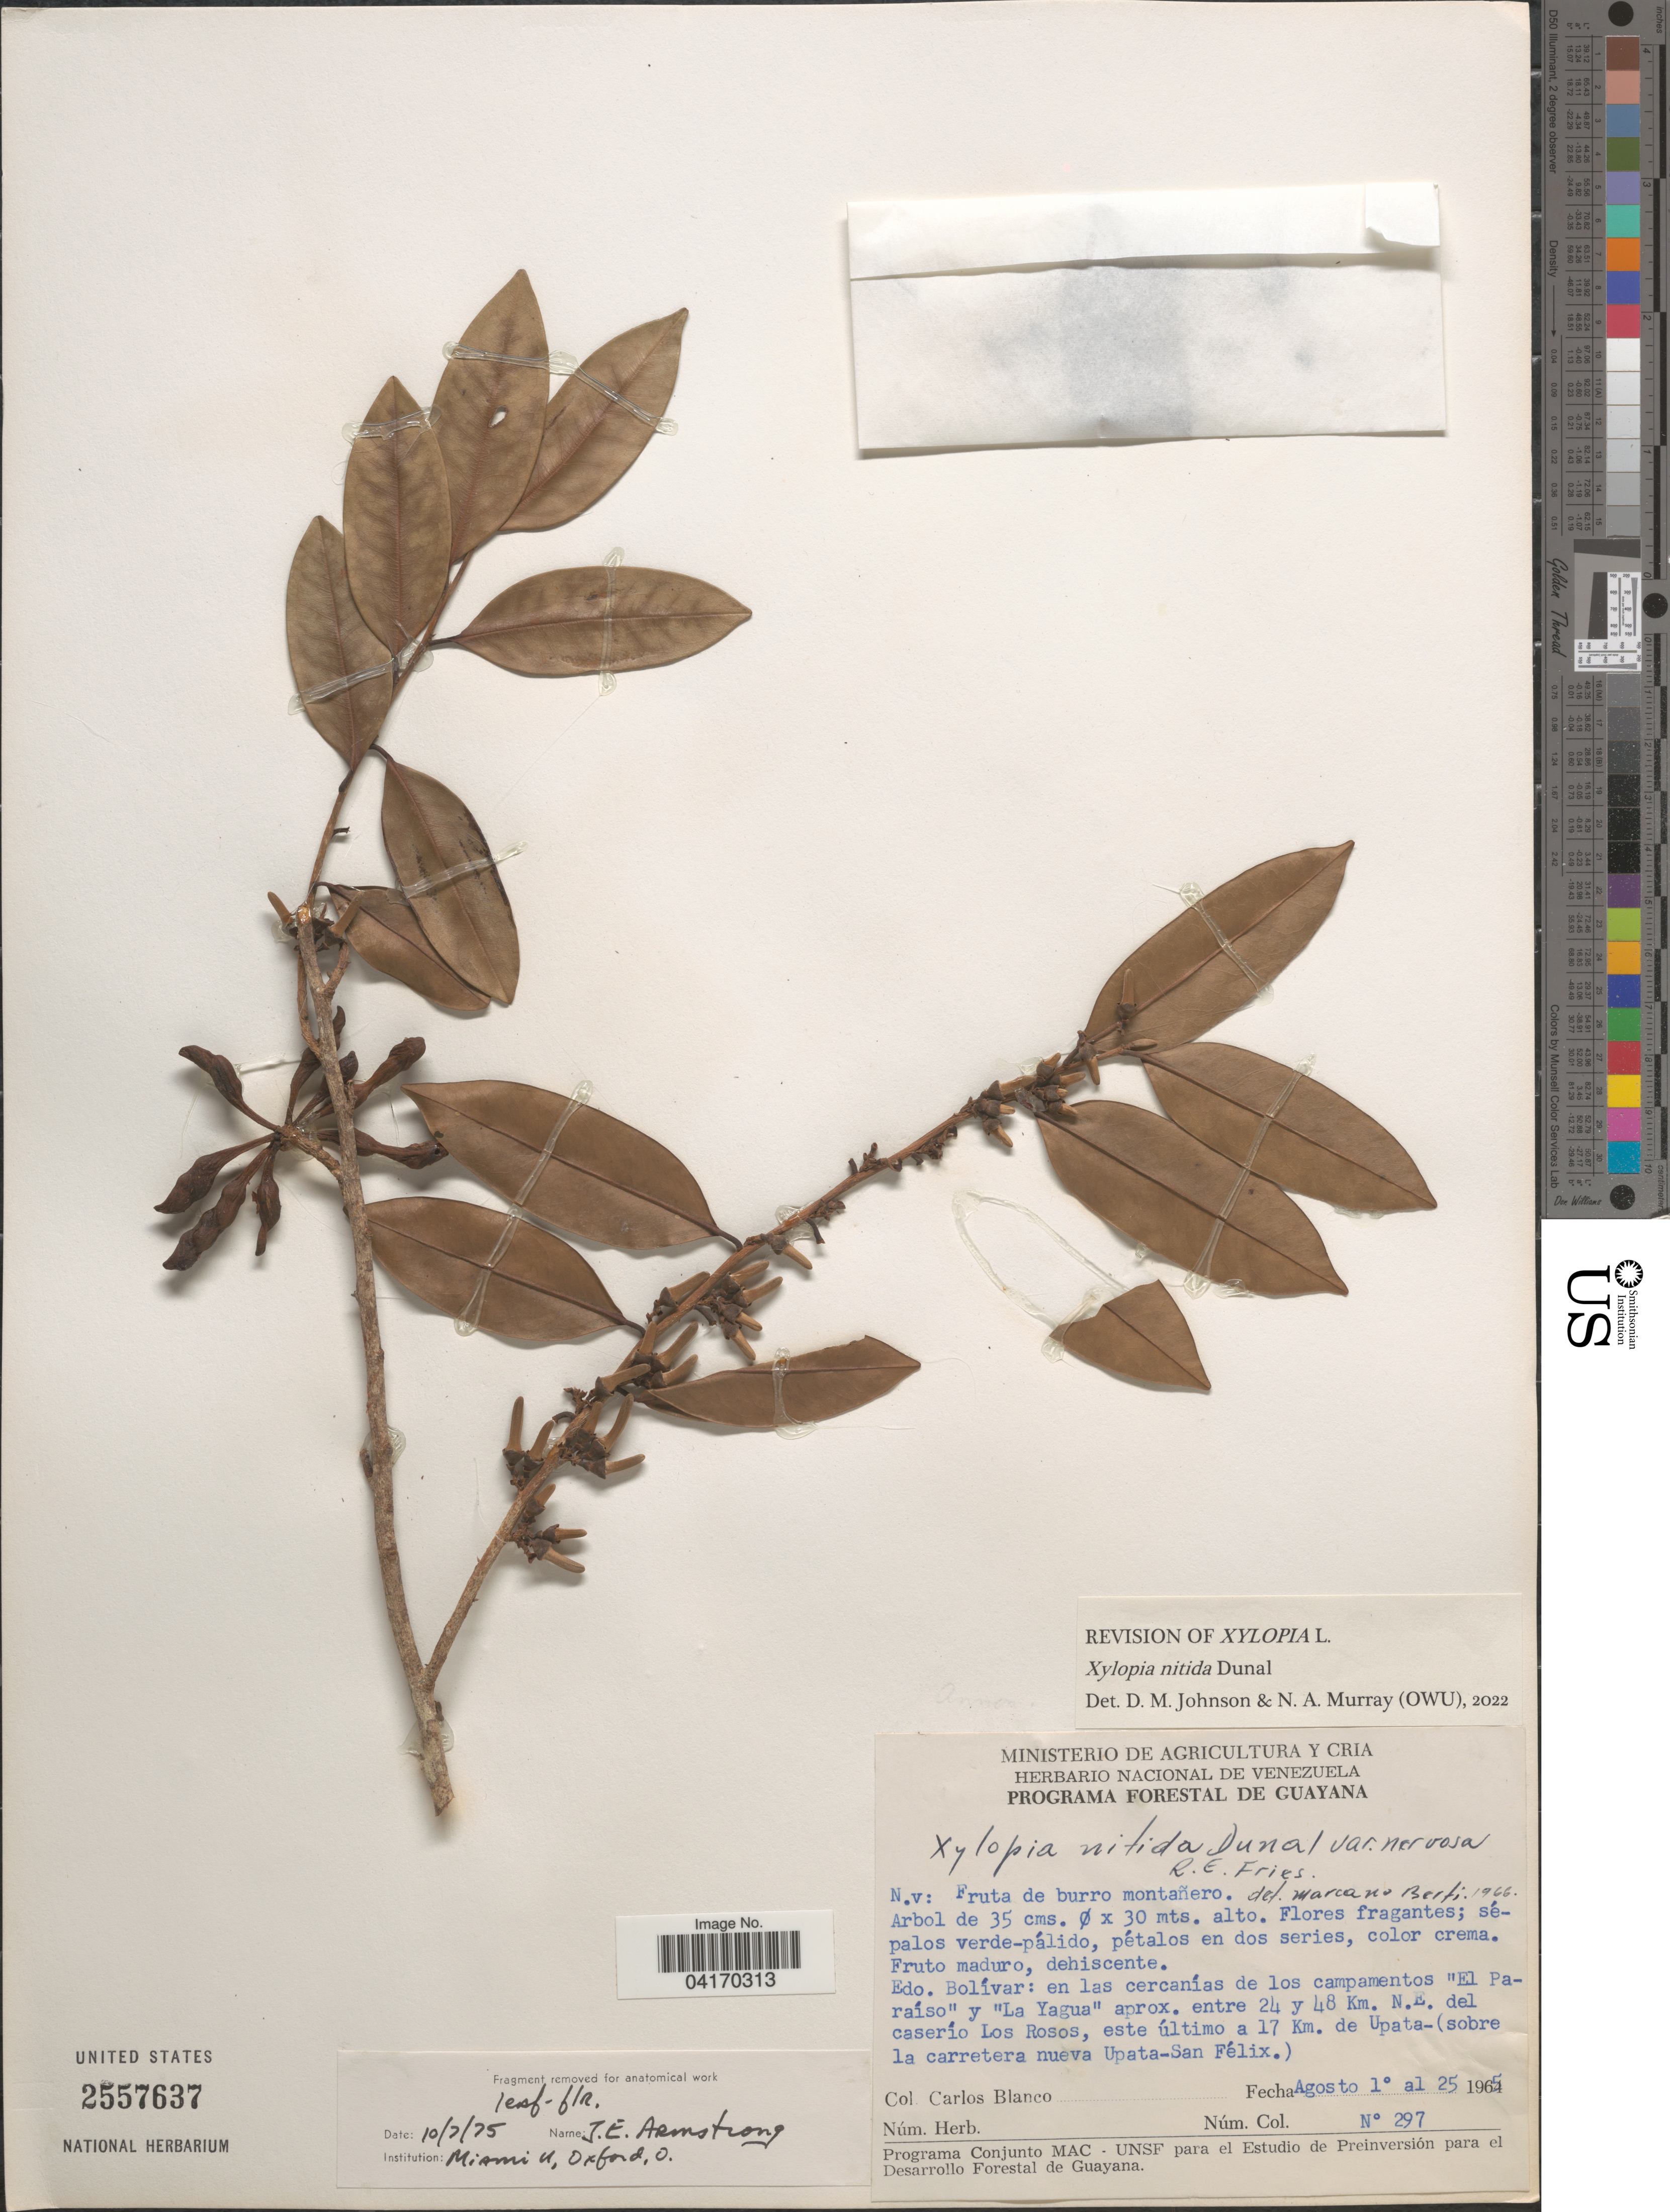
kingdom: Plantae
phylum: Tracheophyta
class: Magnoliopsida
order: Magnoliales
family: Annonaceae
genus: Xylopia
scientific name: Xylopia nitida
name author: Dunal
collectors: C. Blanco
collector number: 297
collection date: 1965-08-01/1965-08-25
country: Venezuela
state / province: Bolivar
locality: En las cercanías de los campamentos "El Paraíso" y "La Yagua" aprox. entre 24 y 48 Km. N.E. del caserío Los Rosos, este último a 17 Km. de Upata (sobre la carretera nueva Upata-San Félix).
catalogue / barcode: US 2557637